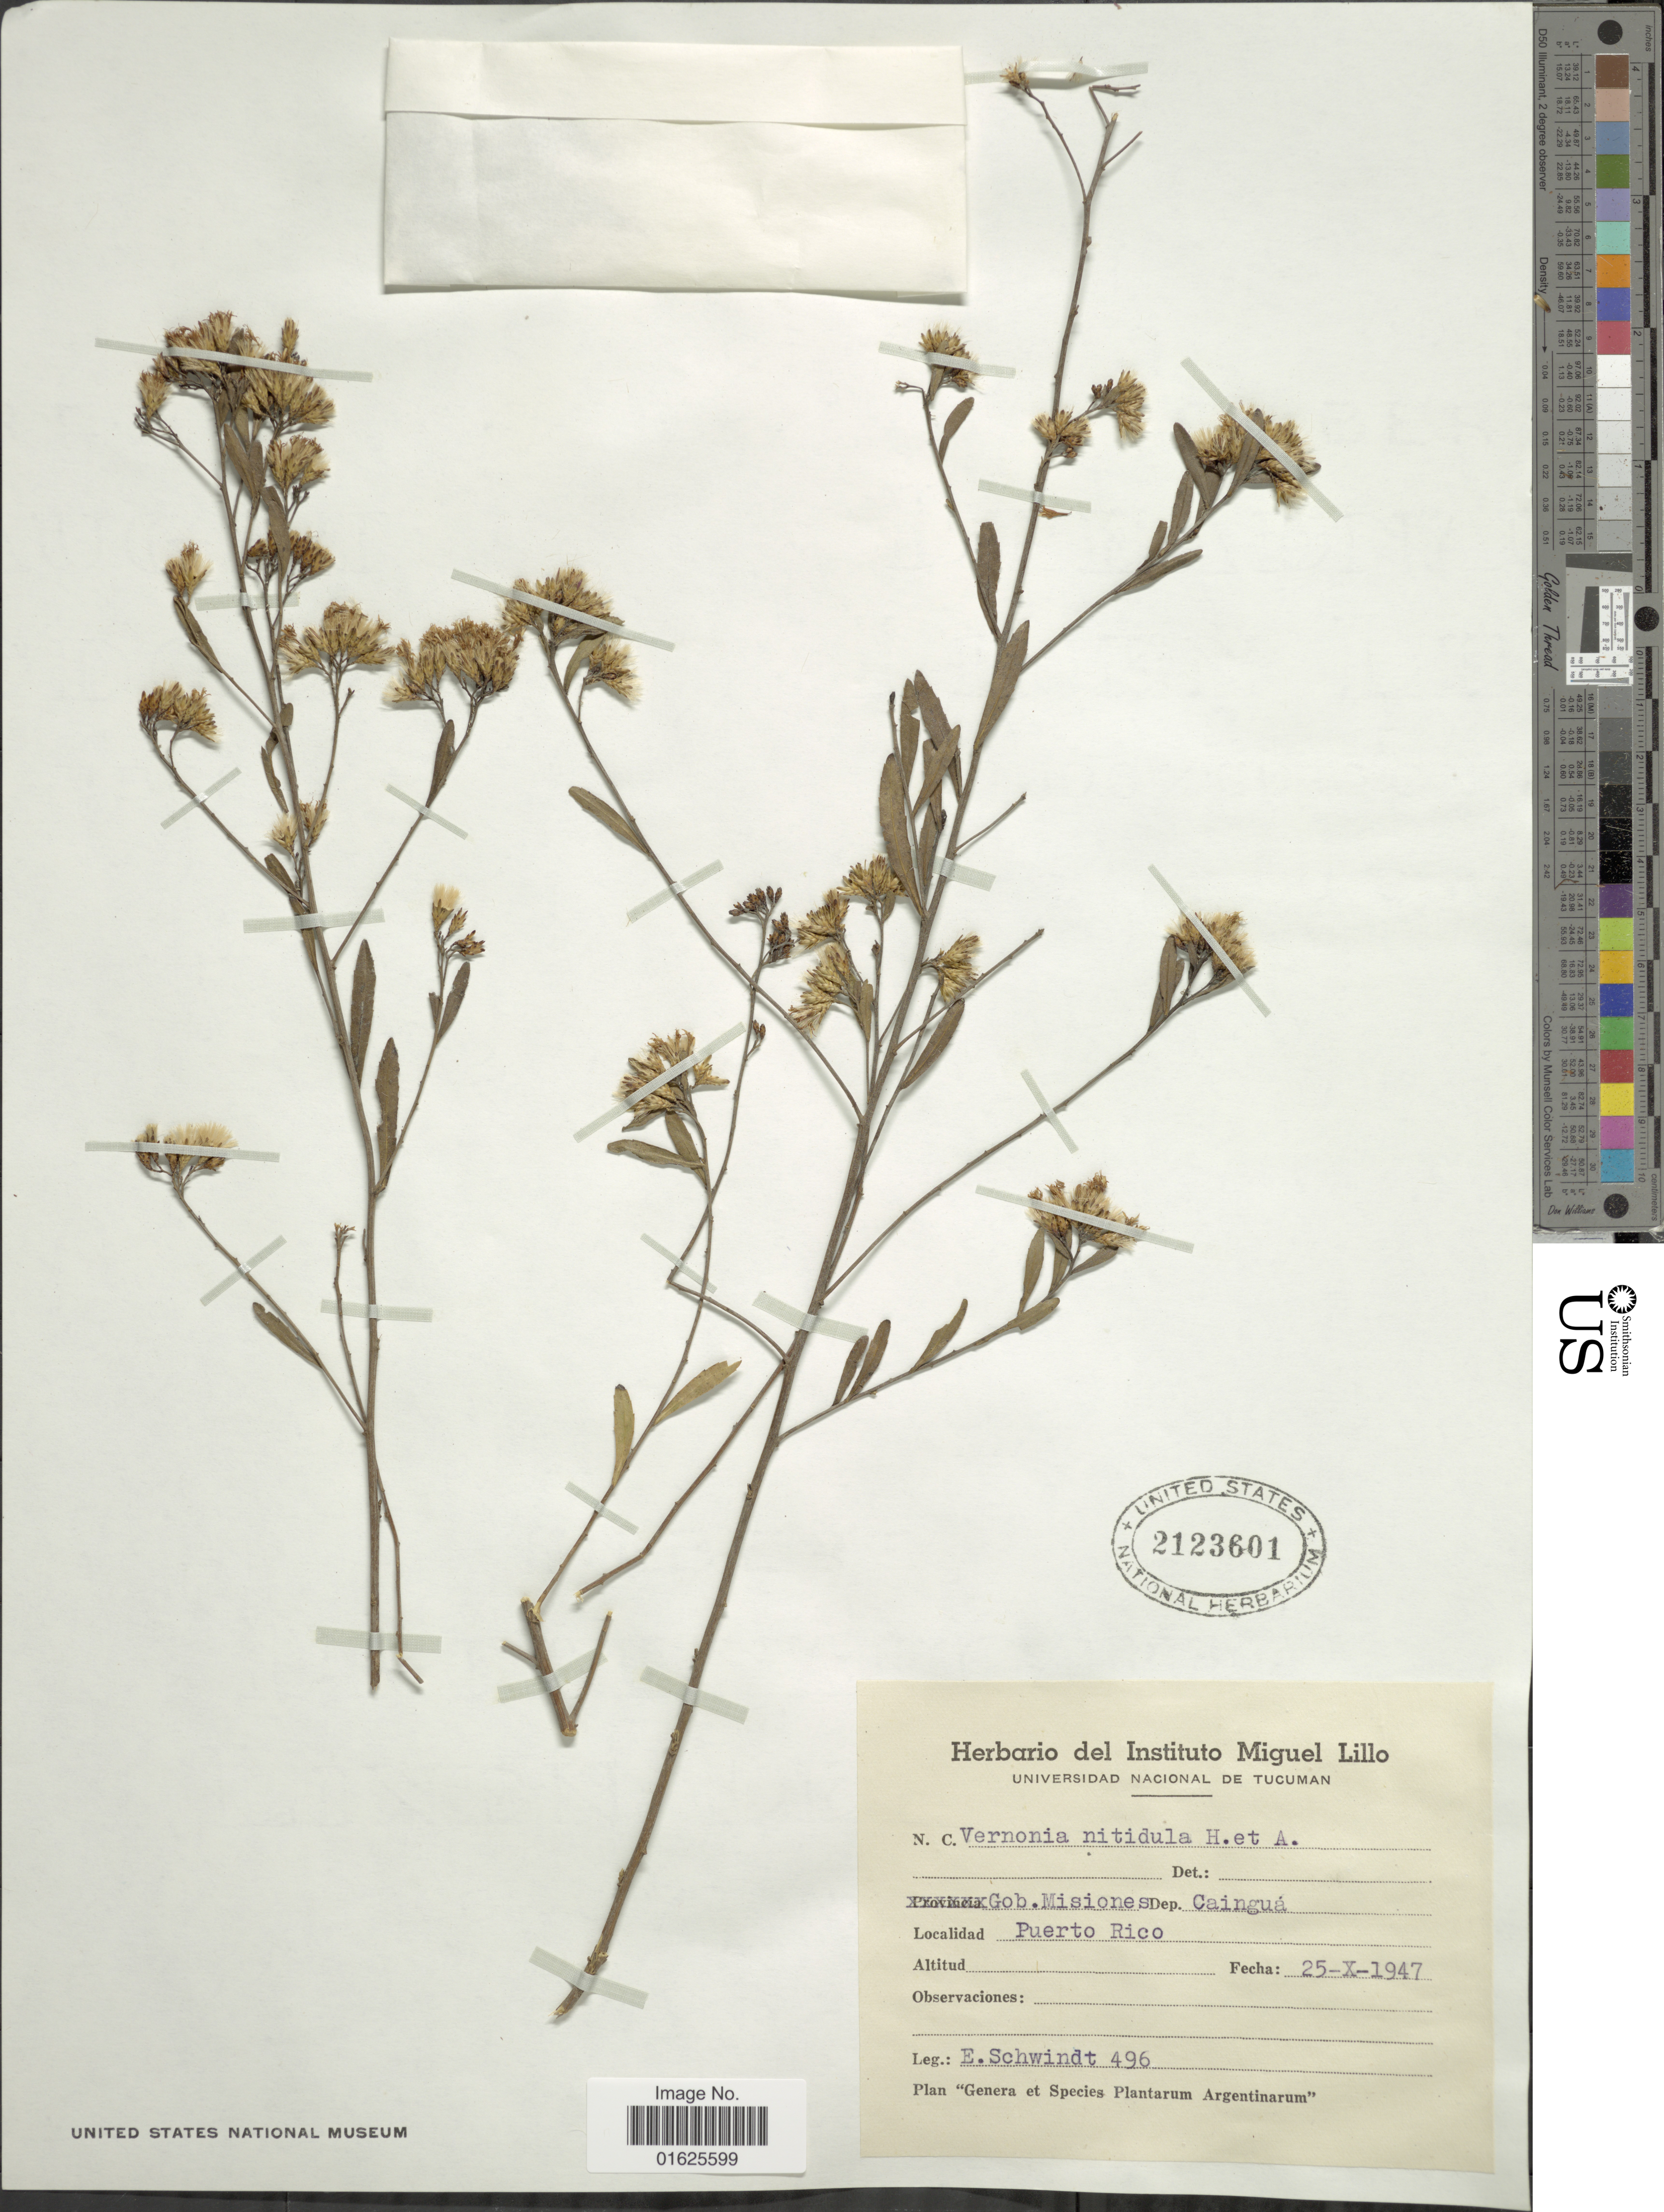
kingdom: Plantae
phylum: Tracheophyta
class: Magnoliopsida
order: Asterales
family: Asteraceae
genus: Vernonanthura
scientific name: Vernonanthura nitidula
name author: (Less.) H. Rob.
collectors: E. Schwindt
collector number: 496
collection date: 1947-10-25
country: Argentina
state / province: Misiones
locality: Gob. Misiones, Dep. Cainguá, Puerto Rico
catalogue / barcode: US 2123601